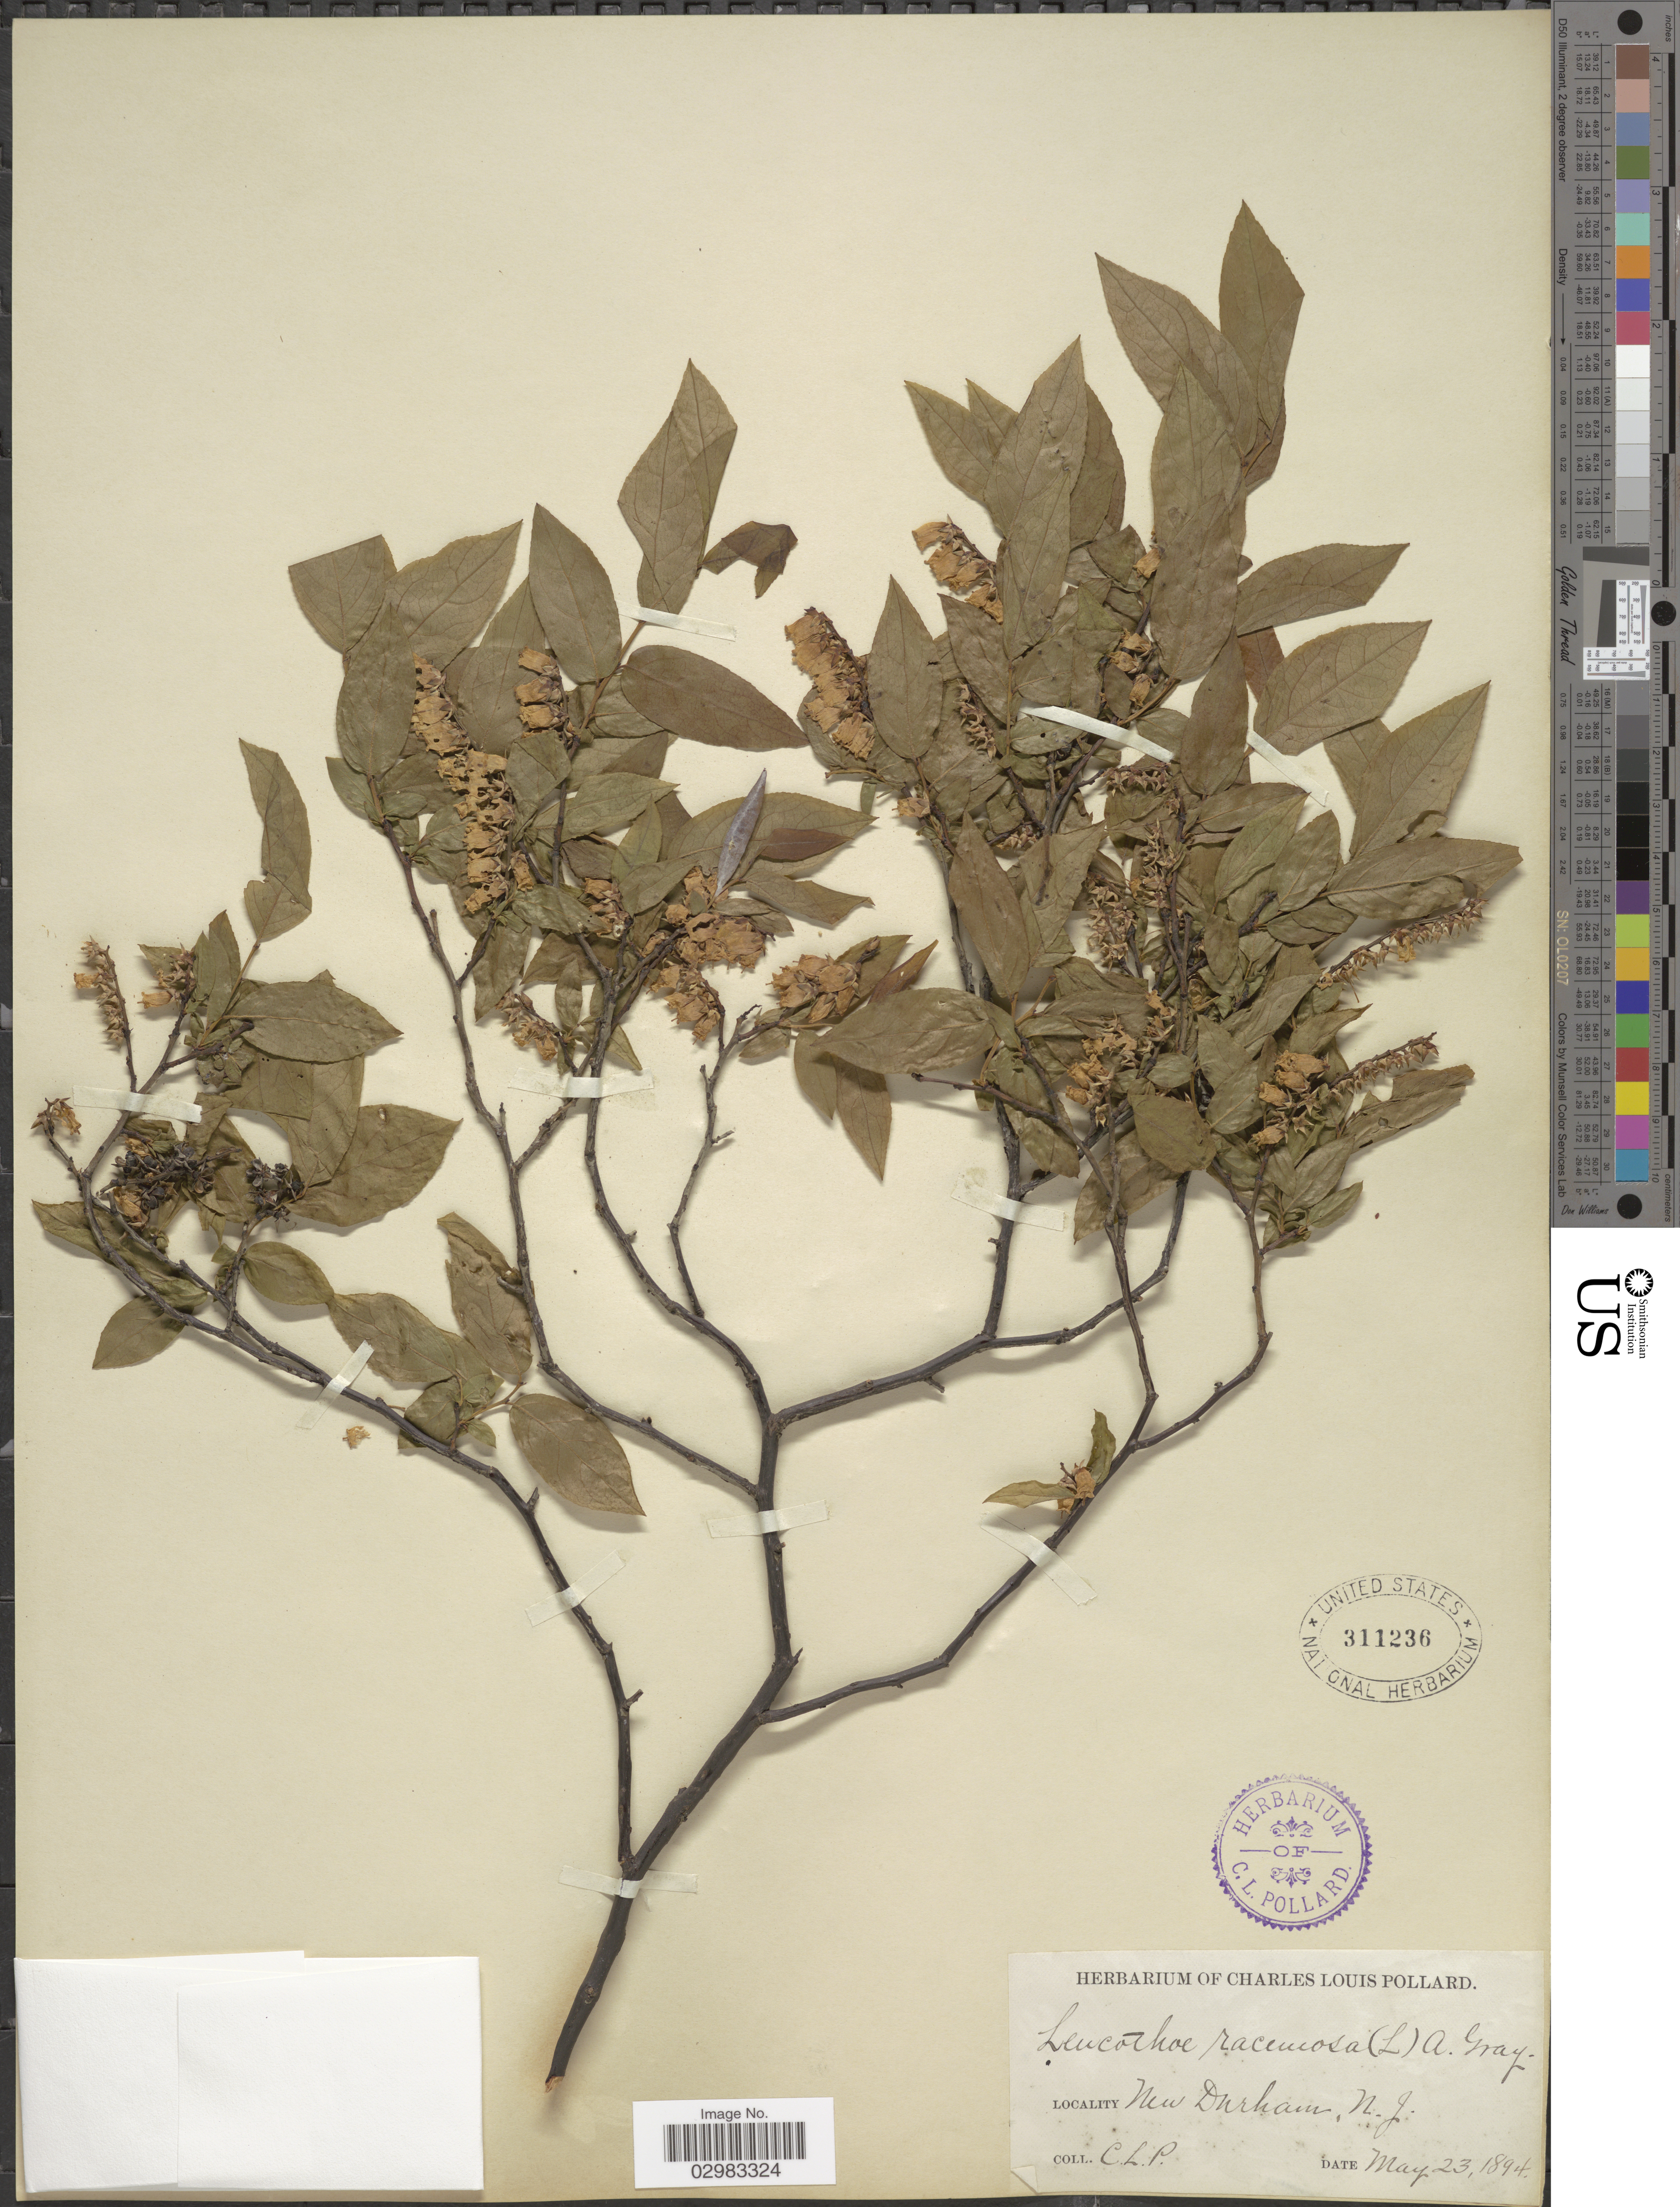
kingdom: Plantae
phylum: Tracheophyta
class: Magnoliopsida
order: Ericales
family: Ericaceae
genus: Leucothoe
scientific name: Leucothoë racemosa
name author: (L.) A. Gray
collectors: C. L. Pollard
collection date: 1894-05-23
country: United States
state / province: New Jersey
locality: New Durham.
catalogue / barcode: US 311236